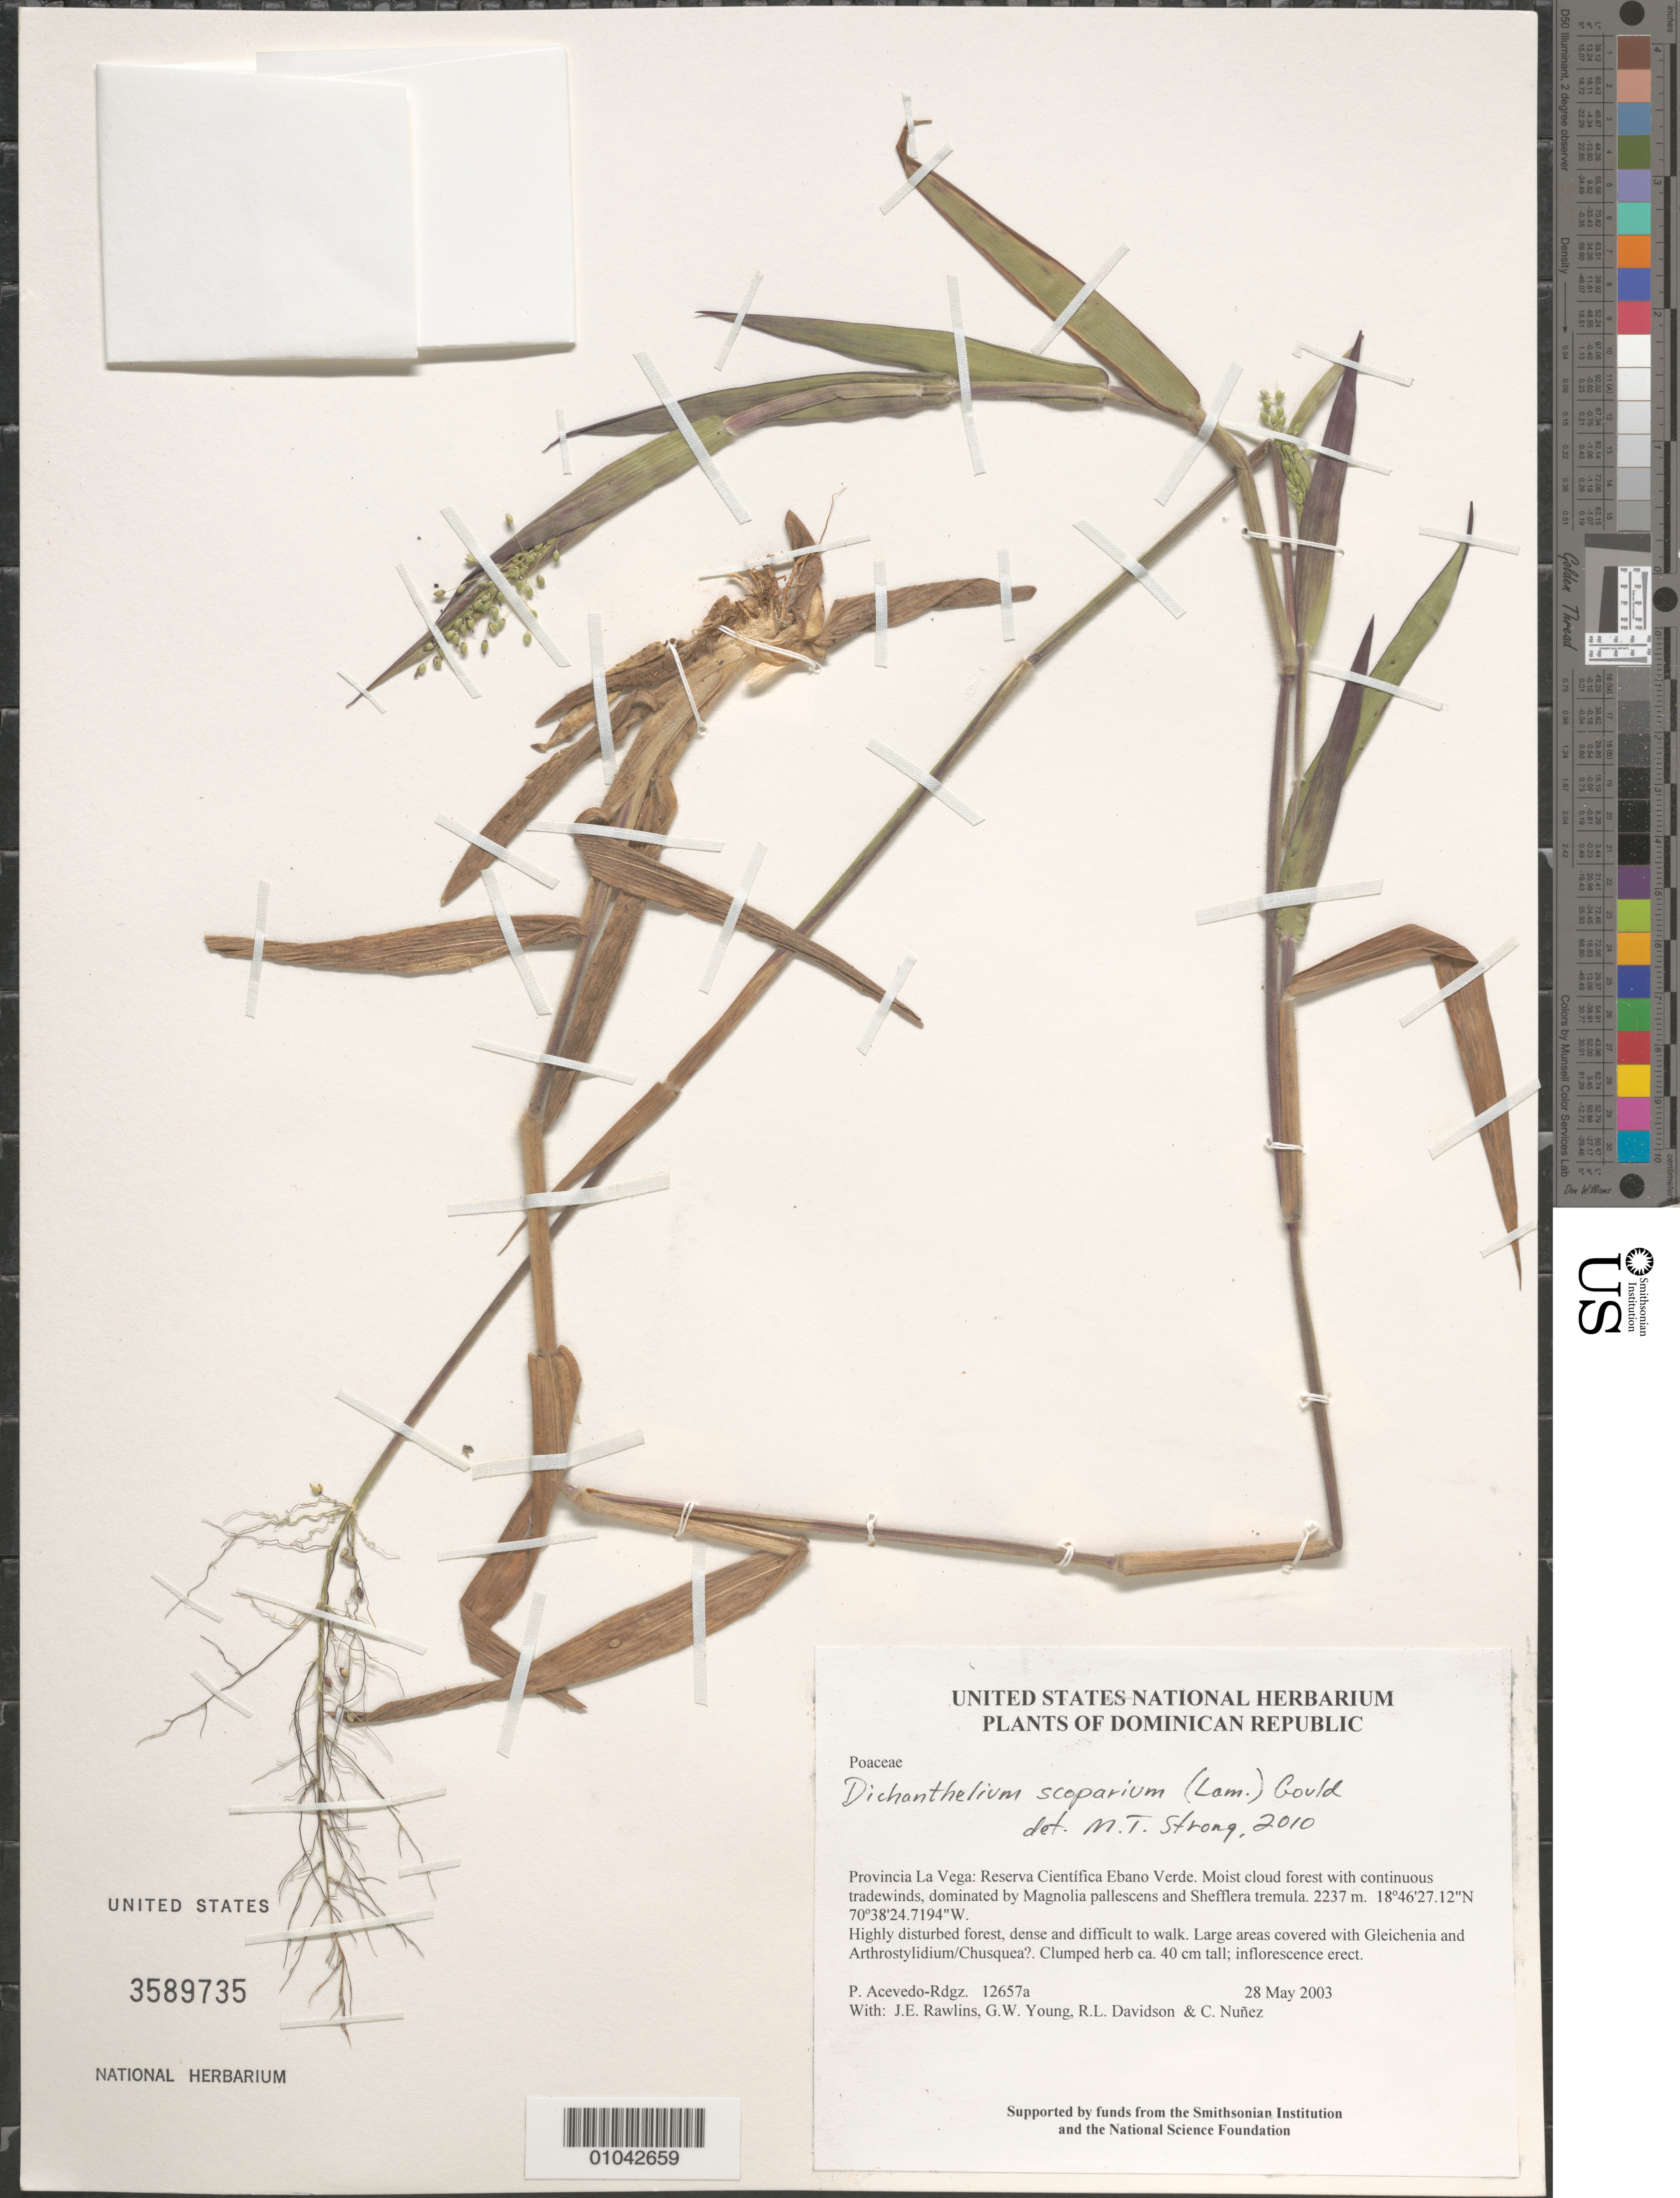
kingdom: Plantae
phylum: Tracheophyta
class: Liliopsida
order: Poales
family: Poaceae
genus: Dichanthelium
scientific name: Dichanthelium scoparium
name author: (Lam.) Gould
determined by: Strong, M. T., (US), Smithsonian Institution - National Museum of Natural History (UNITED STATES)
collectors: P. Acevedo-Rodr., J. Rawlins, G. Young, R. Davidson & C. Nunez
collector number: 12657a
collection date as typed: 28 May 2003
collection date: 2003-05-28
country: Dominican Republic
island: Hispaniola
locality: Provincia La Vega: Reserva Científica Ebano Verde. Moist cloud forest with continuous tradewinds, dominated by Magnolia pallescens and Shefflera tremula.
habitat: Highly disturbed forest, dense and difficult to walk. Large areas covered with Gleichenia and Arthrostylidium/Chusquea?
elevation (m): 2237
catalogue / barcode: US 3589735